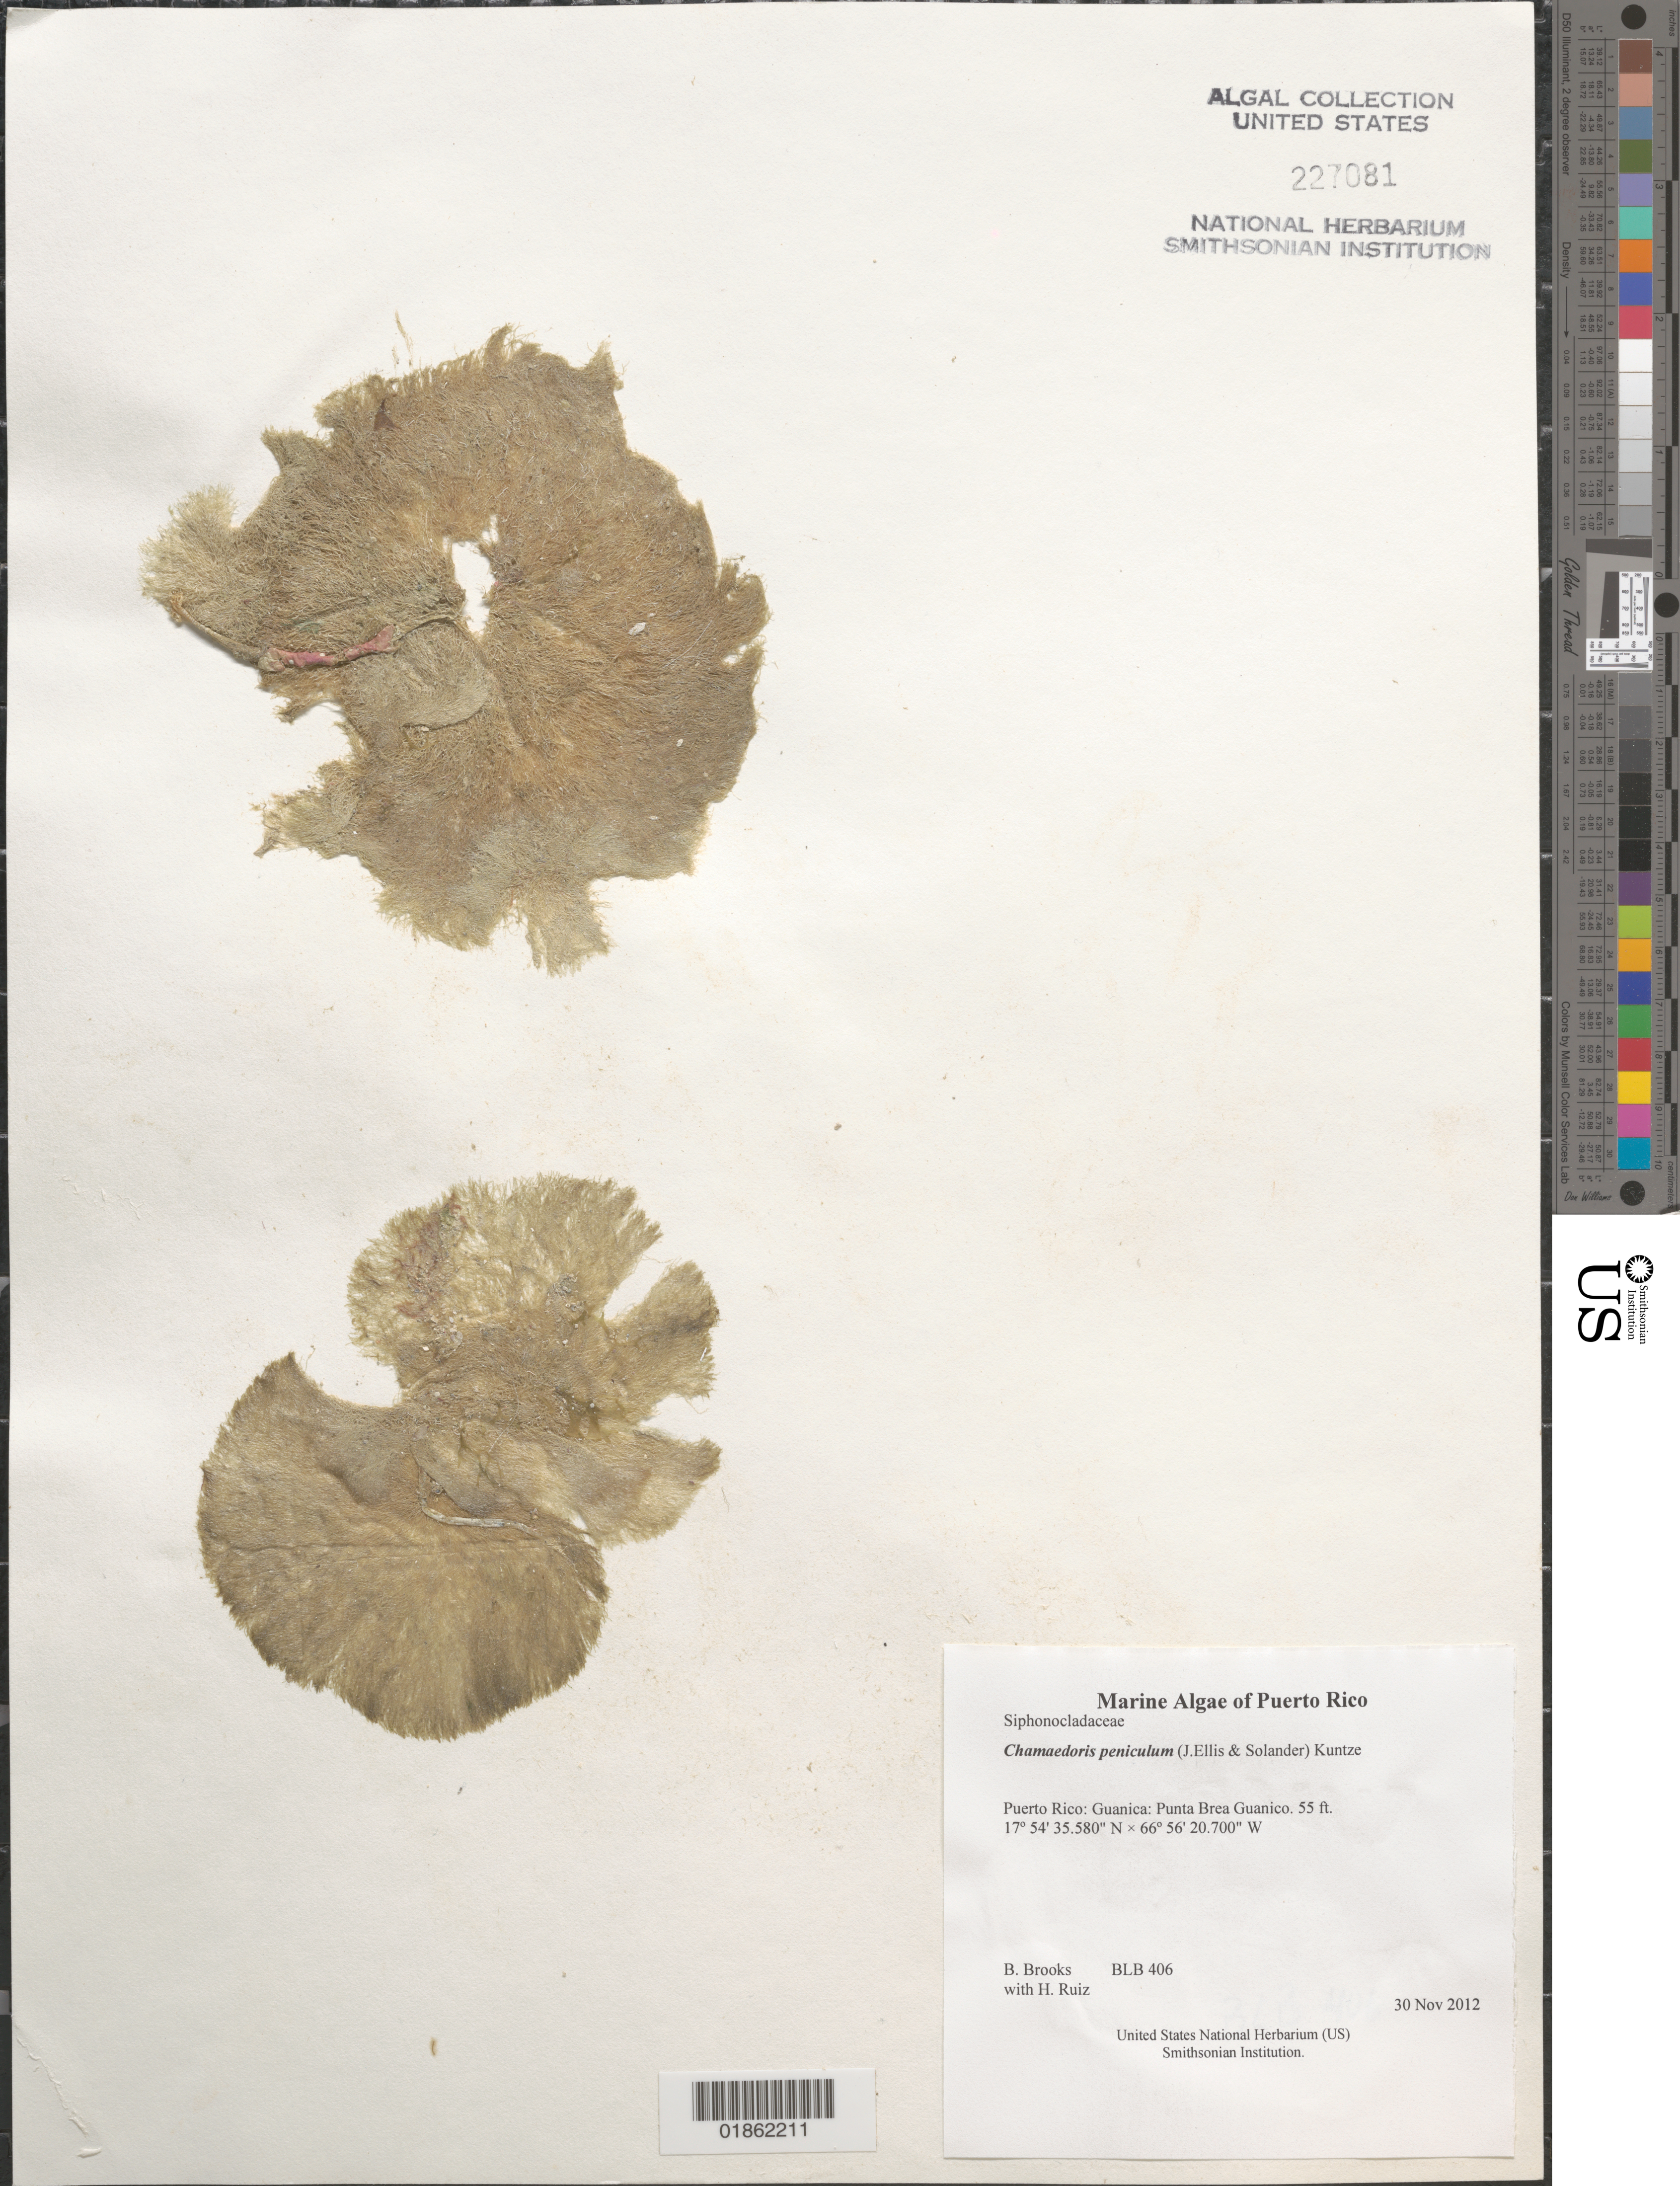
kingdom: Plantae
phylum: Chlorophyta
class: Ulvophyceae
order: Siphonocladales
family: Siphonocladaceae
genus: Chamaedoris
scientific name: Chamaedoris sp.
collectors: B. Brooks & H. Ruiz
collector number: BLB 406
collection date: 2012-11-30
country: Puerto Rico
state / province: Guanica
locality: Punta Brea Guanico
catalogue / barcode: US 227081